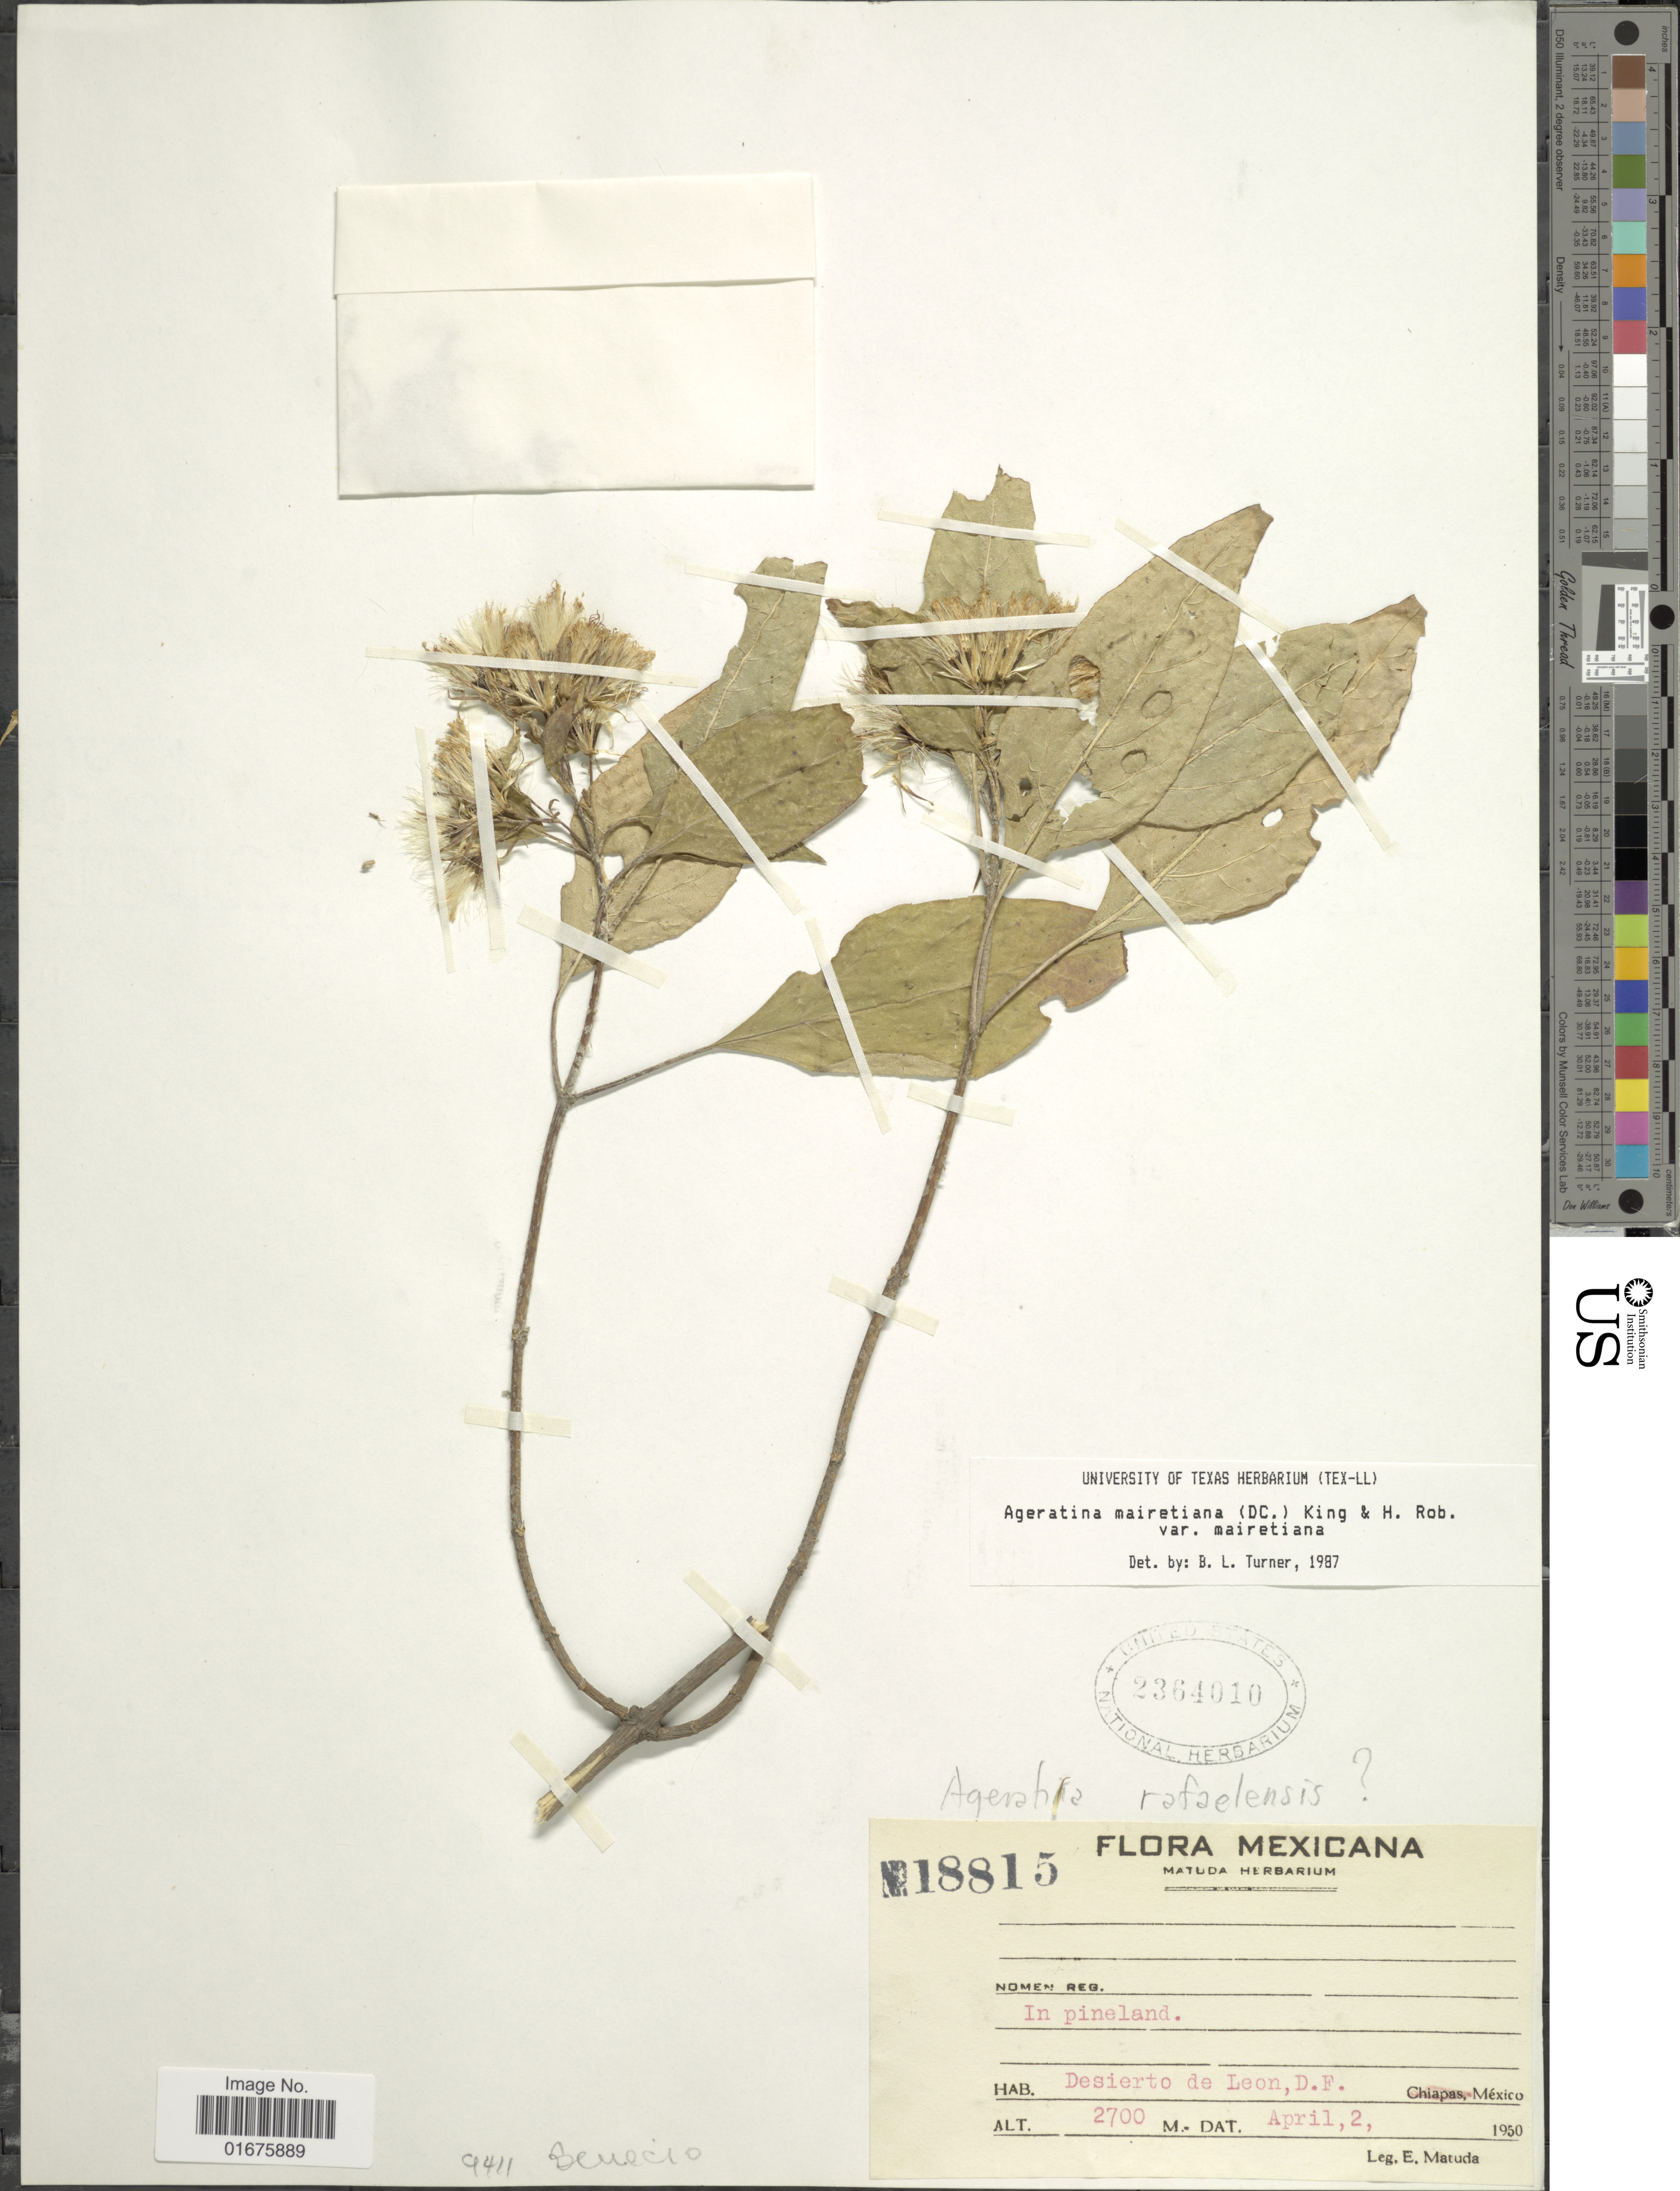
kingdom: Plantae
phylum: Tracheophyta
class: Magnoliopsida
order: Asterales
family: Asteraceae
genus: Ageratina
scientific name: Ageratina mairetiana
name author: (DC.) R.M. King & H. Rob.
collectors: E. Matuda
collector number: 18815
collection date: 1950-04-02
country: Mexico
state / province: Distrito Federal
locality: In pineland, Desierto de Leon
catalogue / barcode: US 2364010